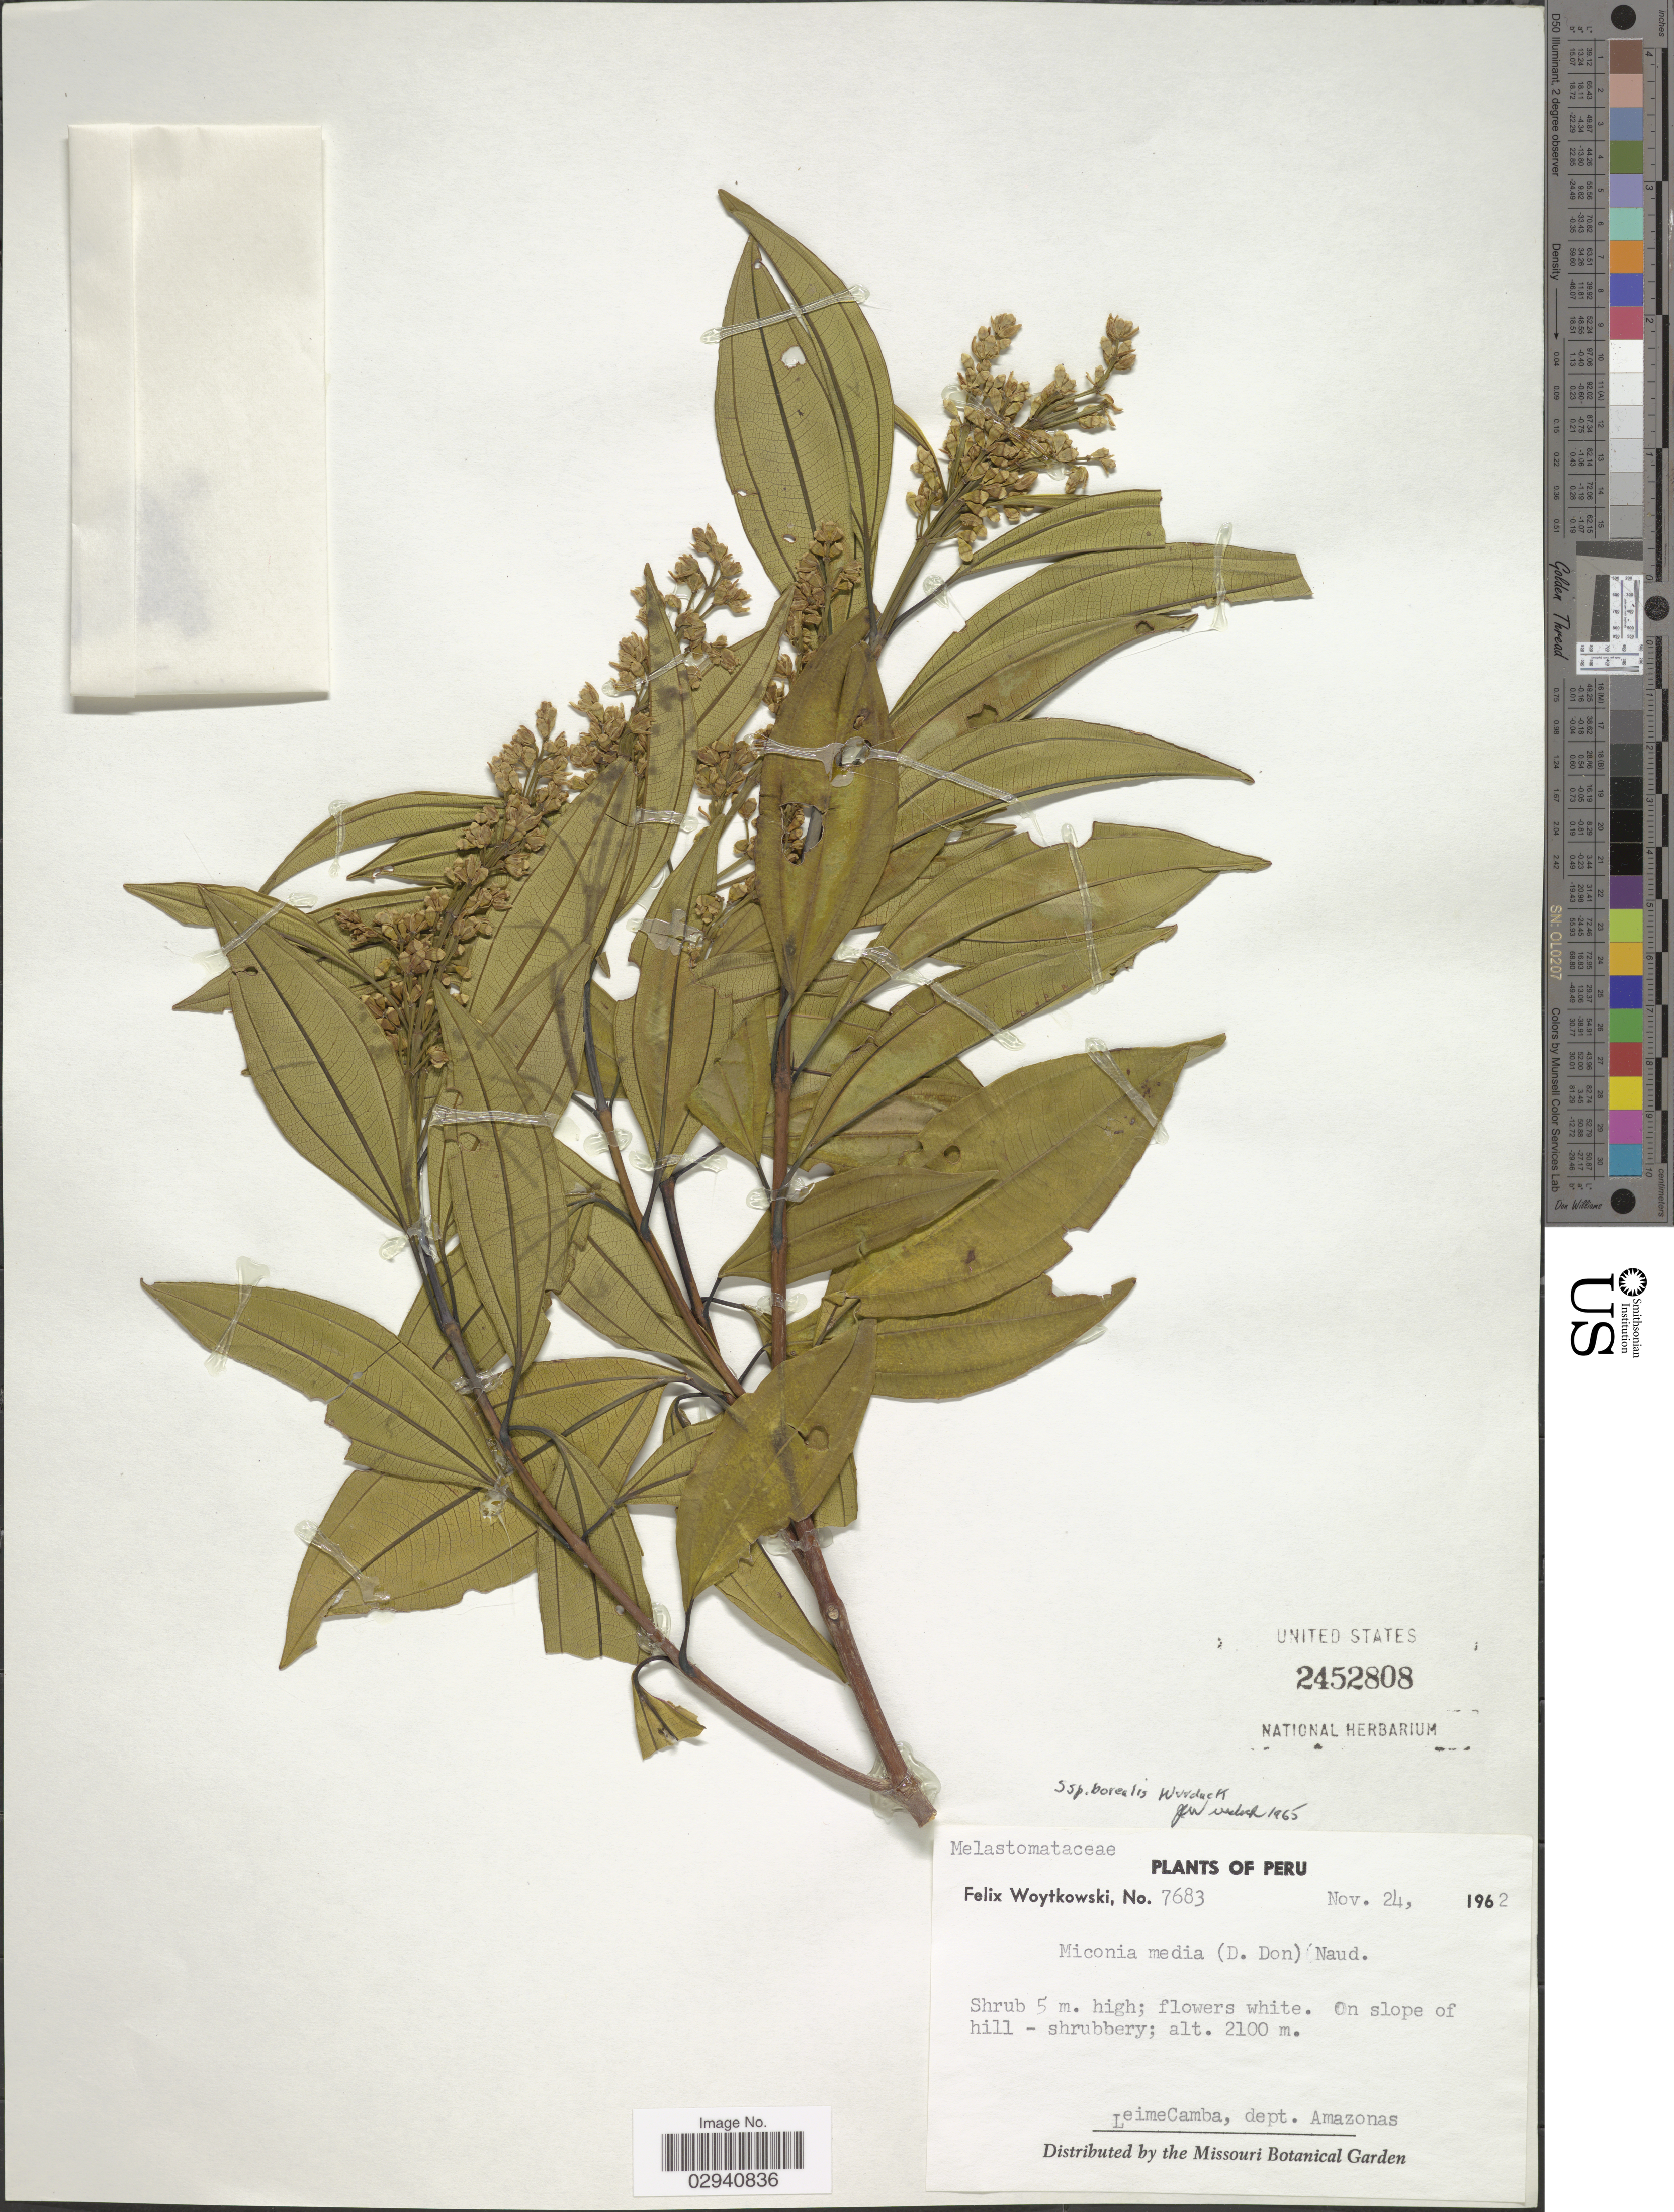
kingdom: Plantae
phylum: Tracheophyta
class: Magnoliopsida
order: Myrtales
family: Melastomataceae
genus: Miconia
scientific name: Miconia media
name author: (D. Don) Naudin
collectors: F. Woytkowski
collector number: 7683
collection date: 1962-11-24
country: Peru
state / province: Amazonas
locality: LeimeCamba, dept. Amazonas.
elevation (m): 2100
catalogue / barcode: US 2452808